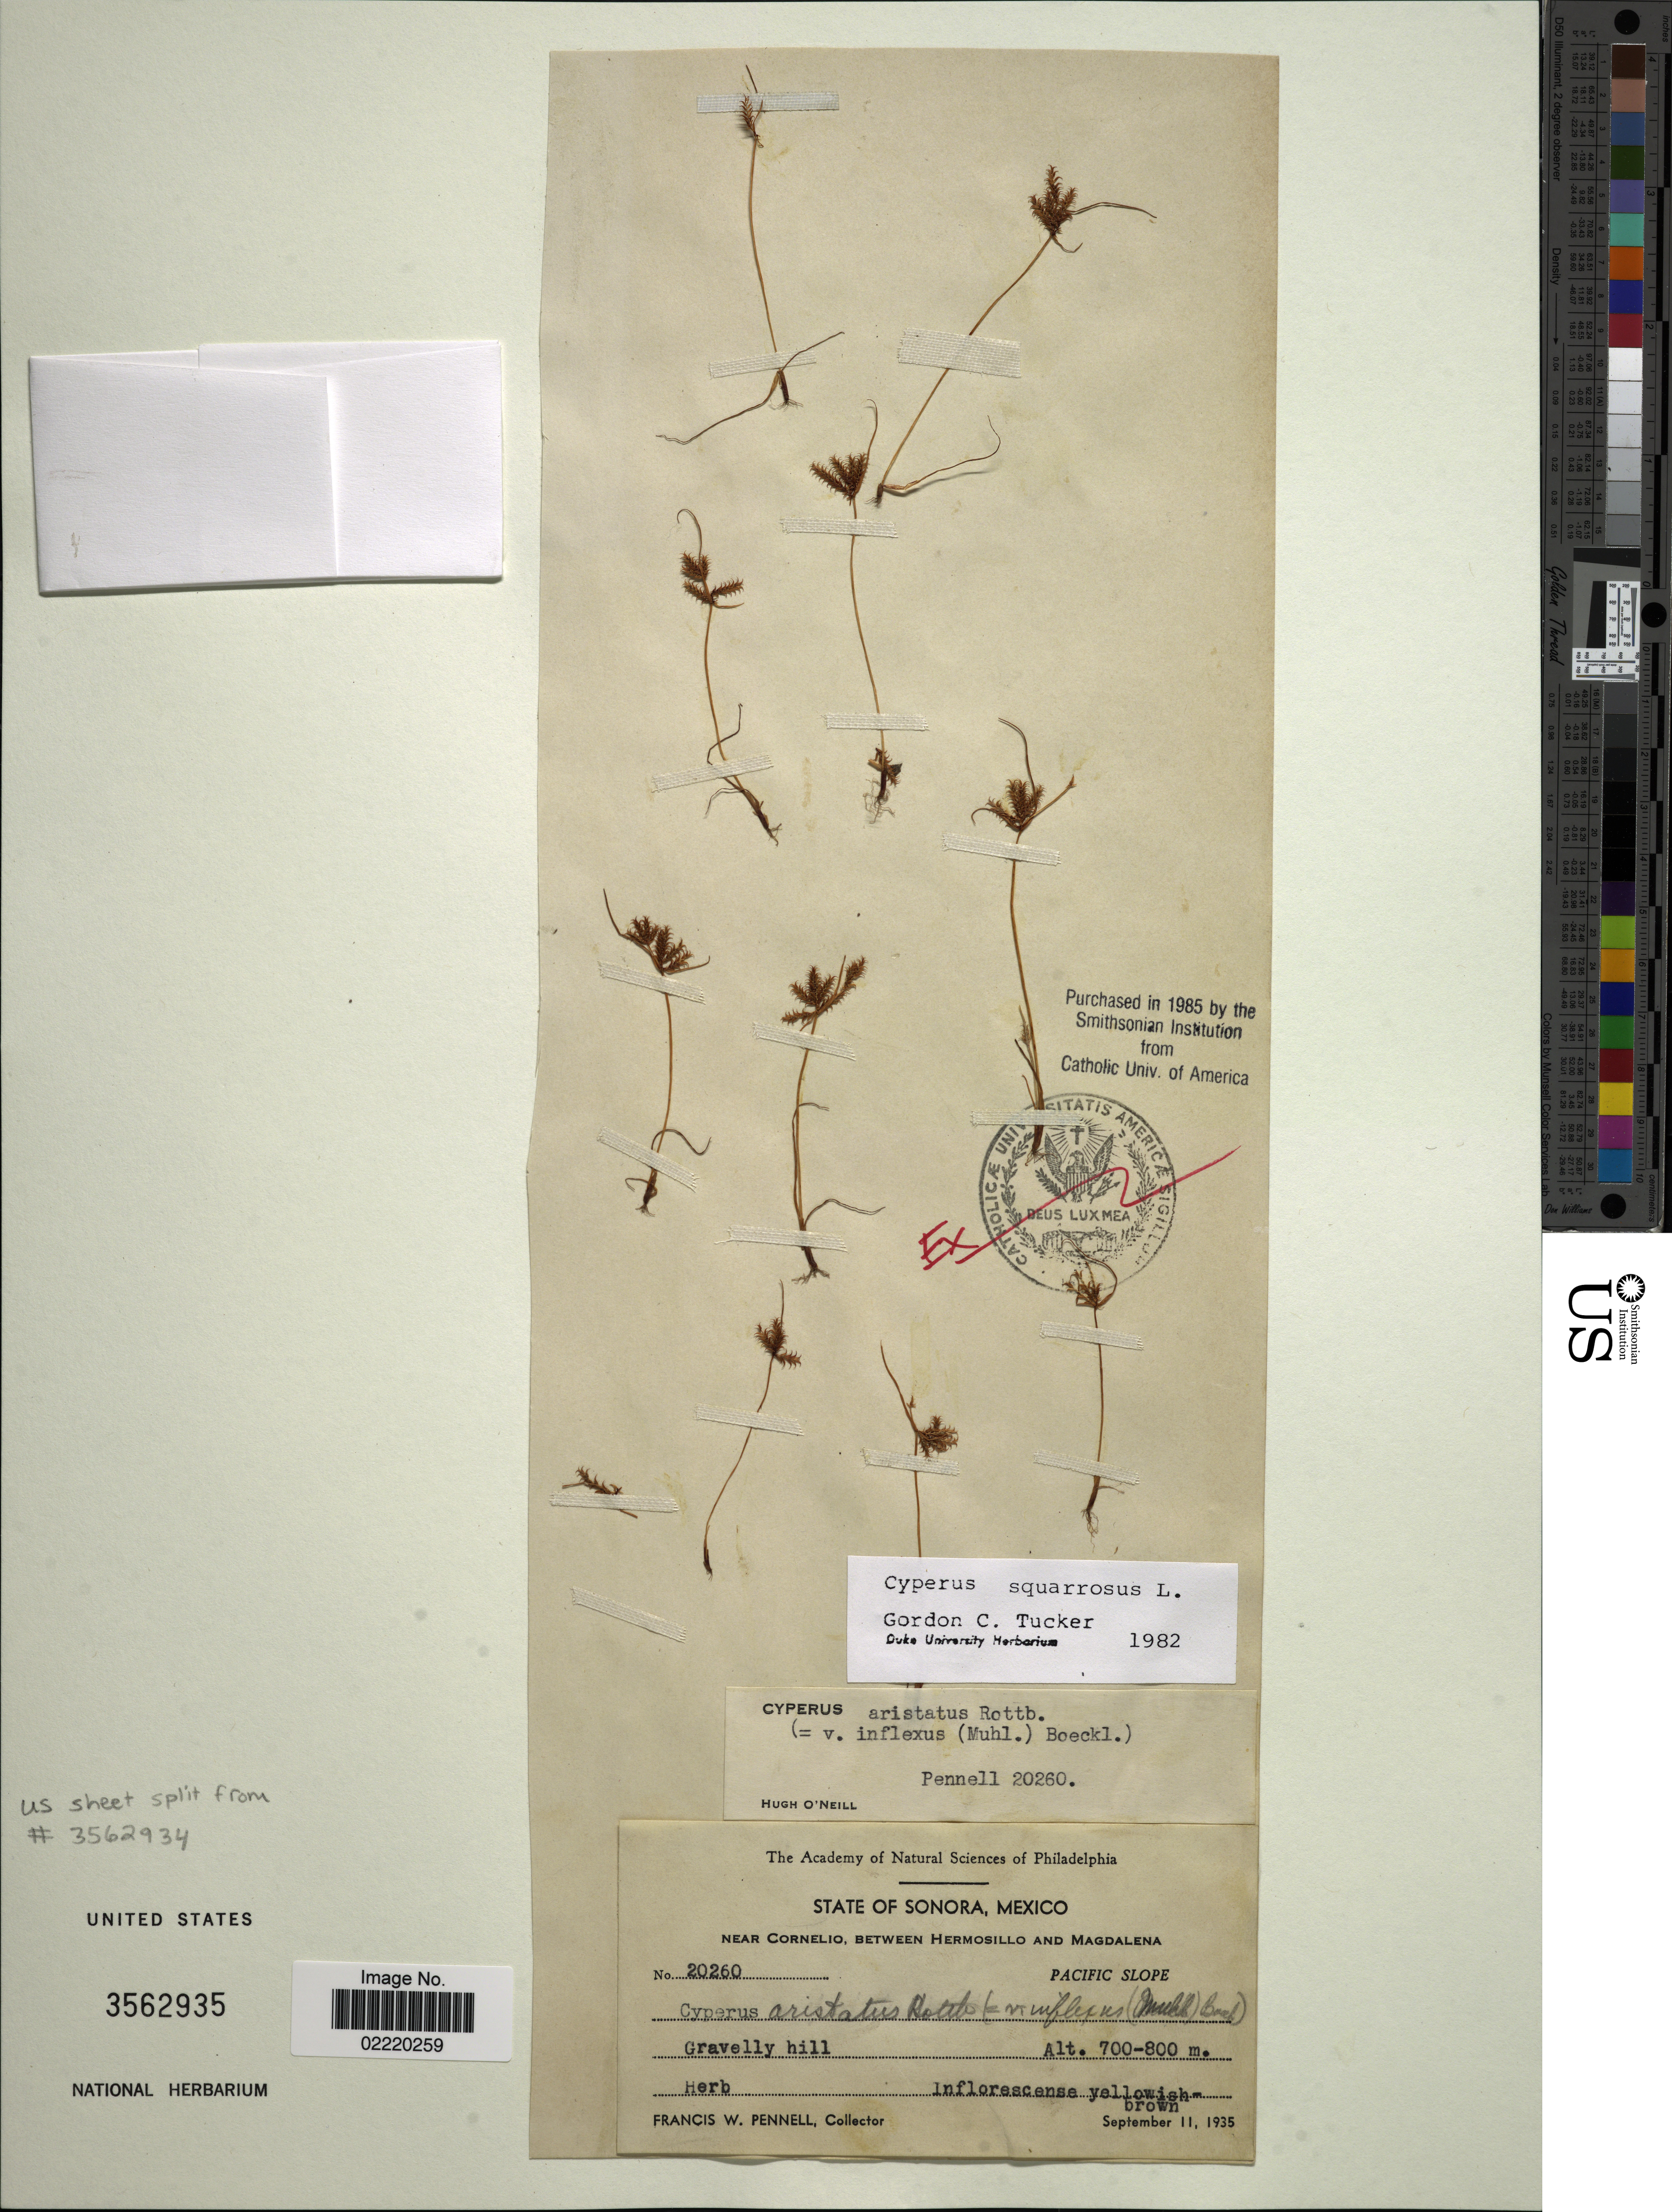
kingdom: Plantae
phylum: Tracheophyta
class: Liliopsida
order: Poales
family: Cyperaceae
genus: Cyperus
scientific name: Cyperus squarrosus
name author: L.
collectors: F. W. Pennell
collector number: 20260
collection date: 1935-09-11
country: Mexico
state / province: Sonora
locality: Near Cornelio, between Hermosillo and Magdalena, Pacific Slope, Gravelly hill.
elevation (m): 700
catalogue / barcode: US 3562935